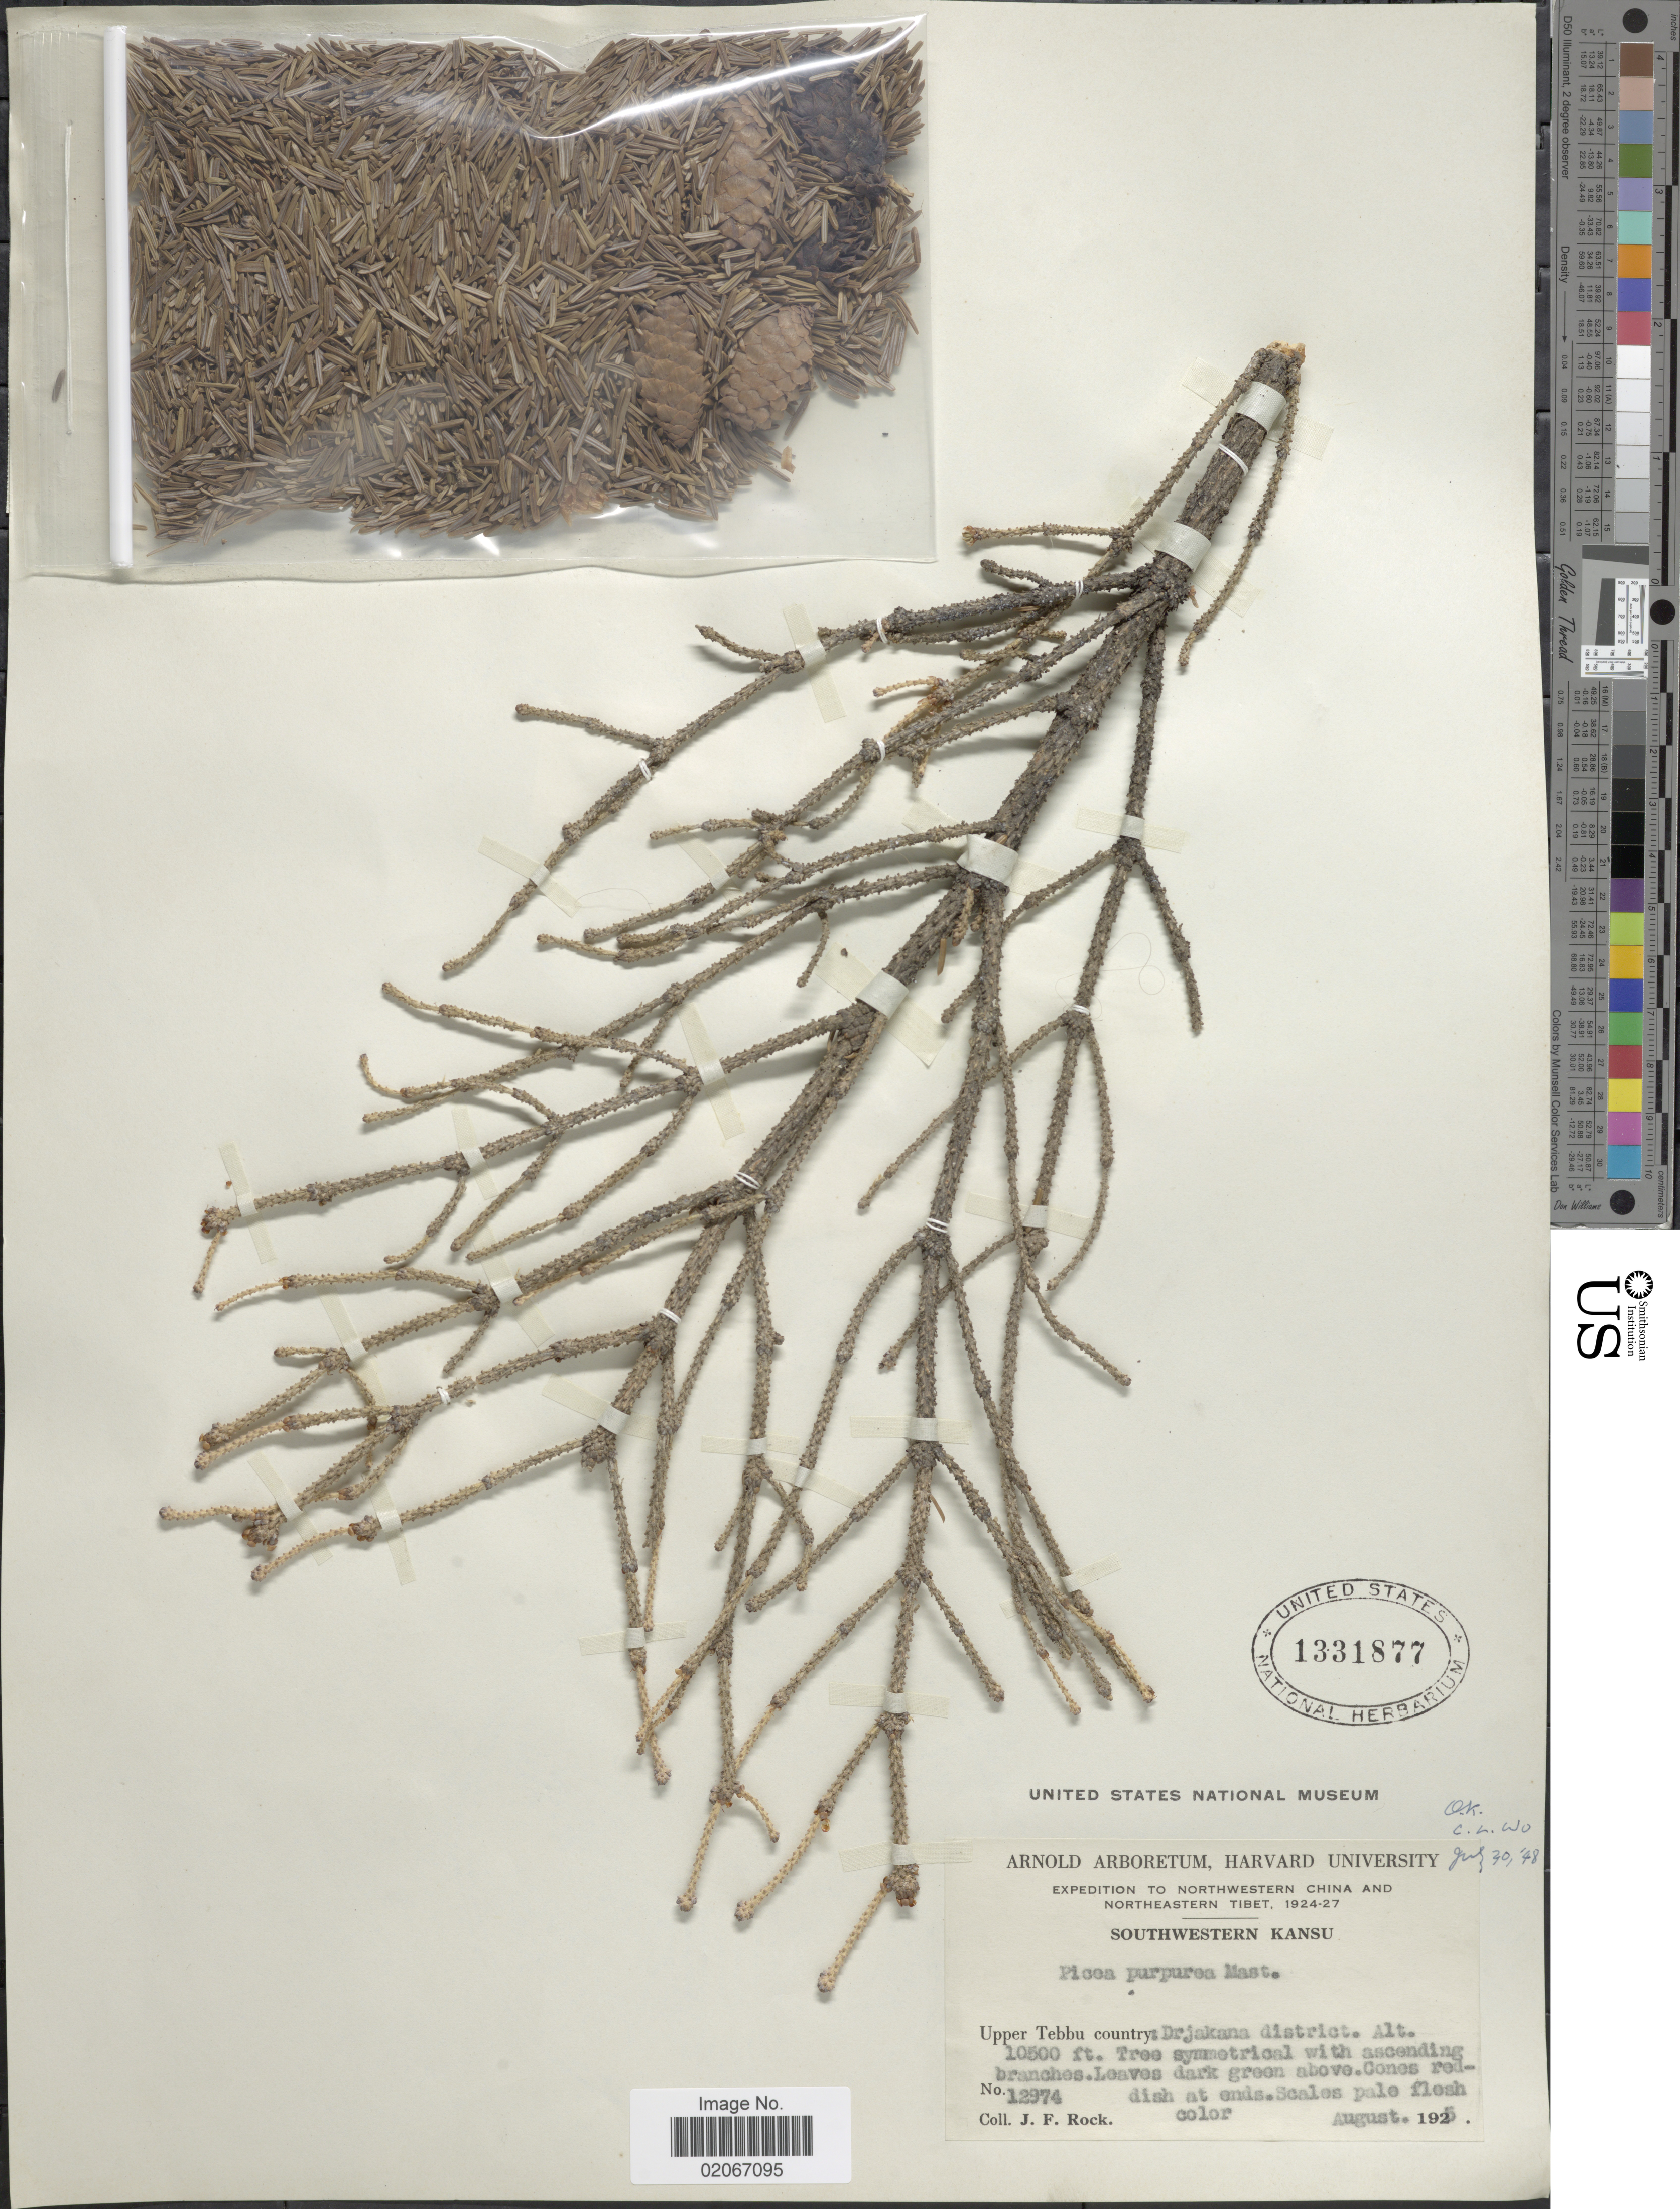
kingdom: Plantae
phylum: Tracheophyta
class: Pinopsida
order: Pinales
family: Pinaceae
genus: Picea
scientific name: Picea purpurea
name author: Mast.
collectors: J. Rock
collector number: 12974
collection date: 1925-08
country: China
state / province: Gansu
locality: Northwestern China and Northeastern Tibet. Southwestern Kansu. Upper Tebbu country: Drjakana district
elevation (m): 3200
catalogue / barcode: US 1331877